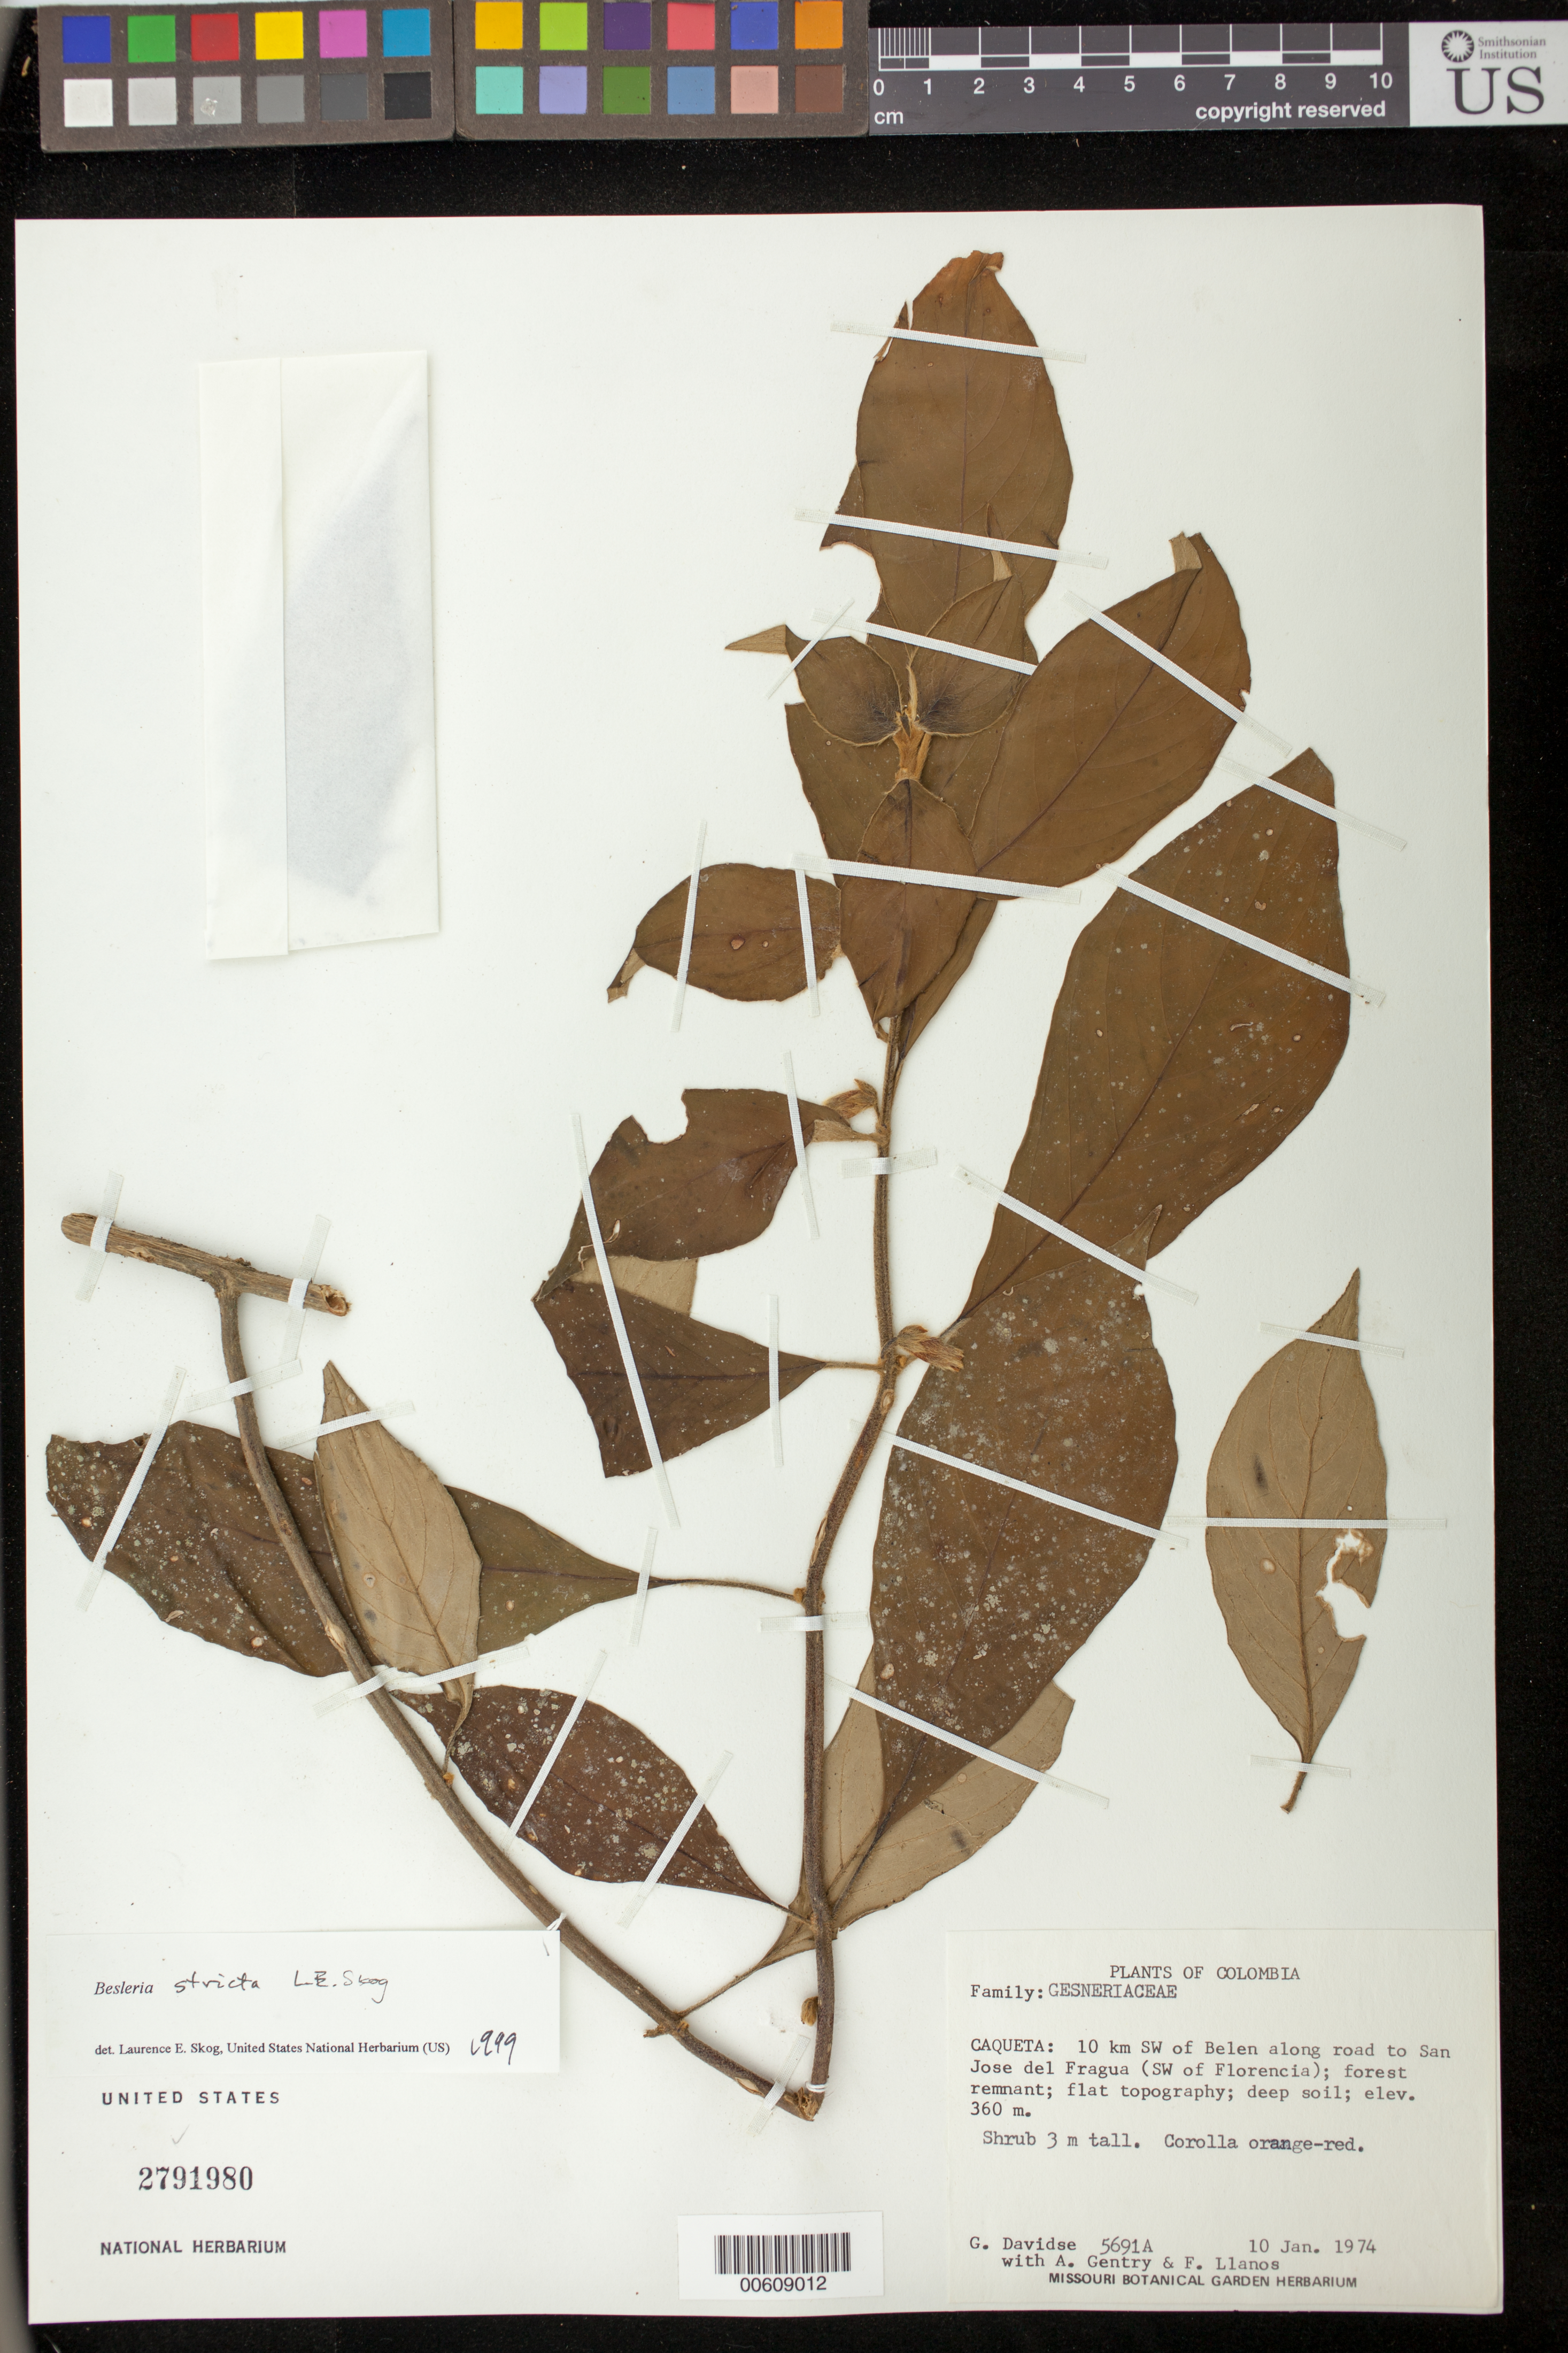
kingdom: Plantae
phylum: Tracheophyta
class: Magnoliopsida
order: Lamiales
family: Gesneriaceae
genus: Besleria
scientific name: Besleria stricta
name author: L.E. Skog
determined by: Skog, Laurence E.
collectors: G. Davidse, A. H. Gentry & F. Llanos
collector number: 5691 A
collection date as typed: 10 Jan 1974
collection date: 1974-01-10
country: Colombia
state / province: Caquetá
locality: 10 km SW of Belen along road to San Jose del Fragua (SW of Florencia)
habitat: Forest remnant; flat topography;deep soil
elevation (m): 360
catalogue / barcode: US 2791980